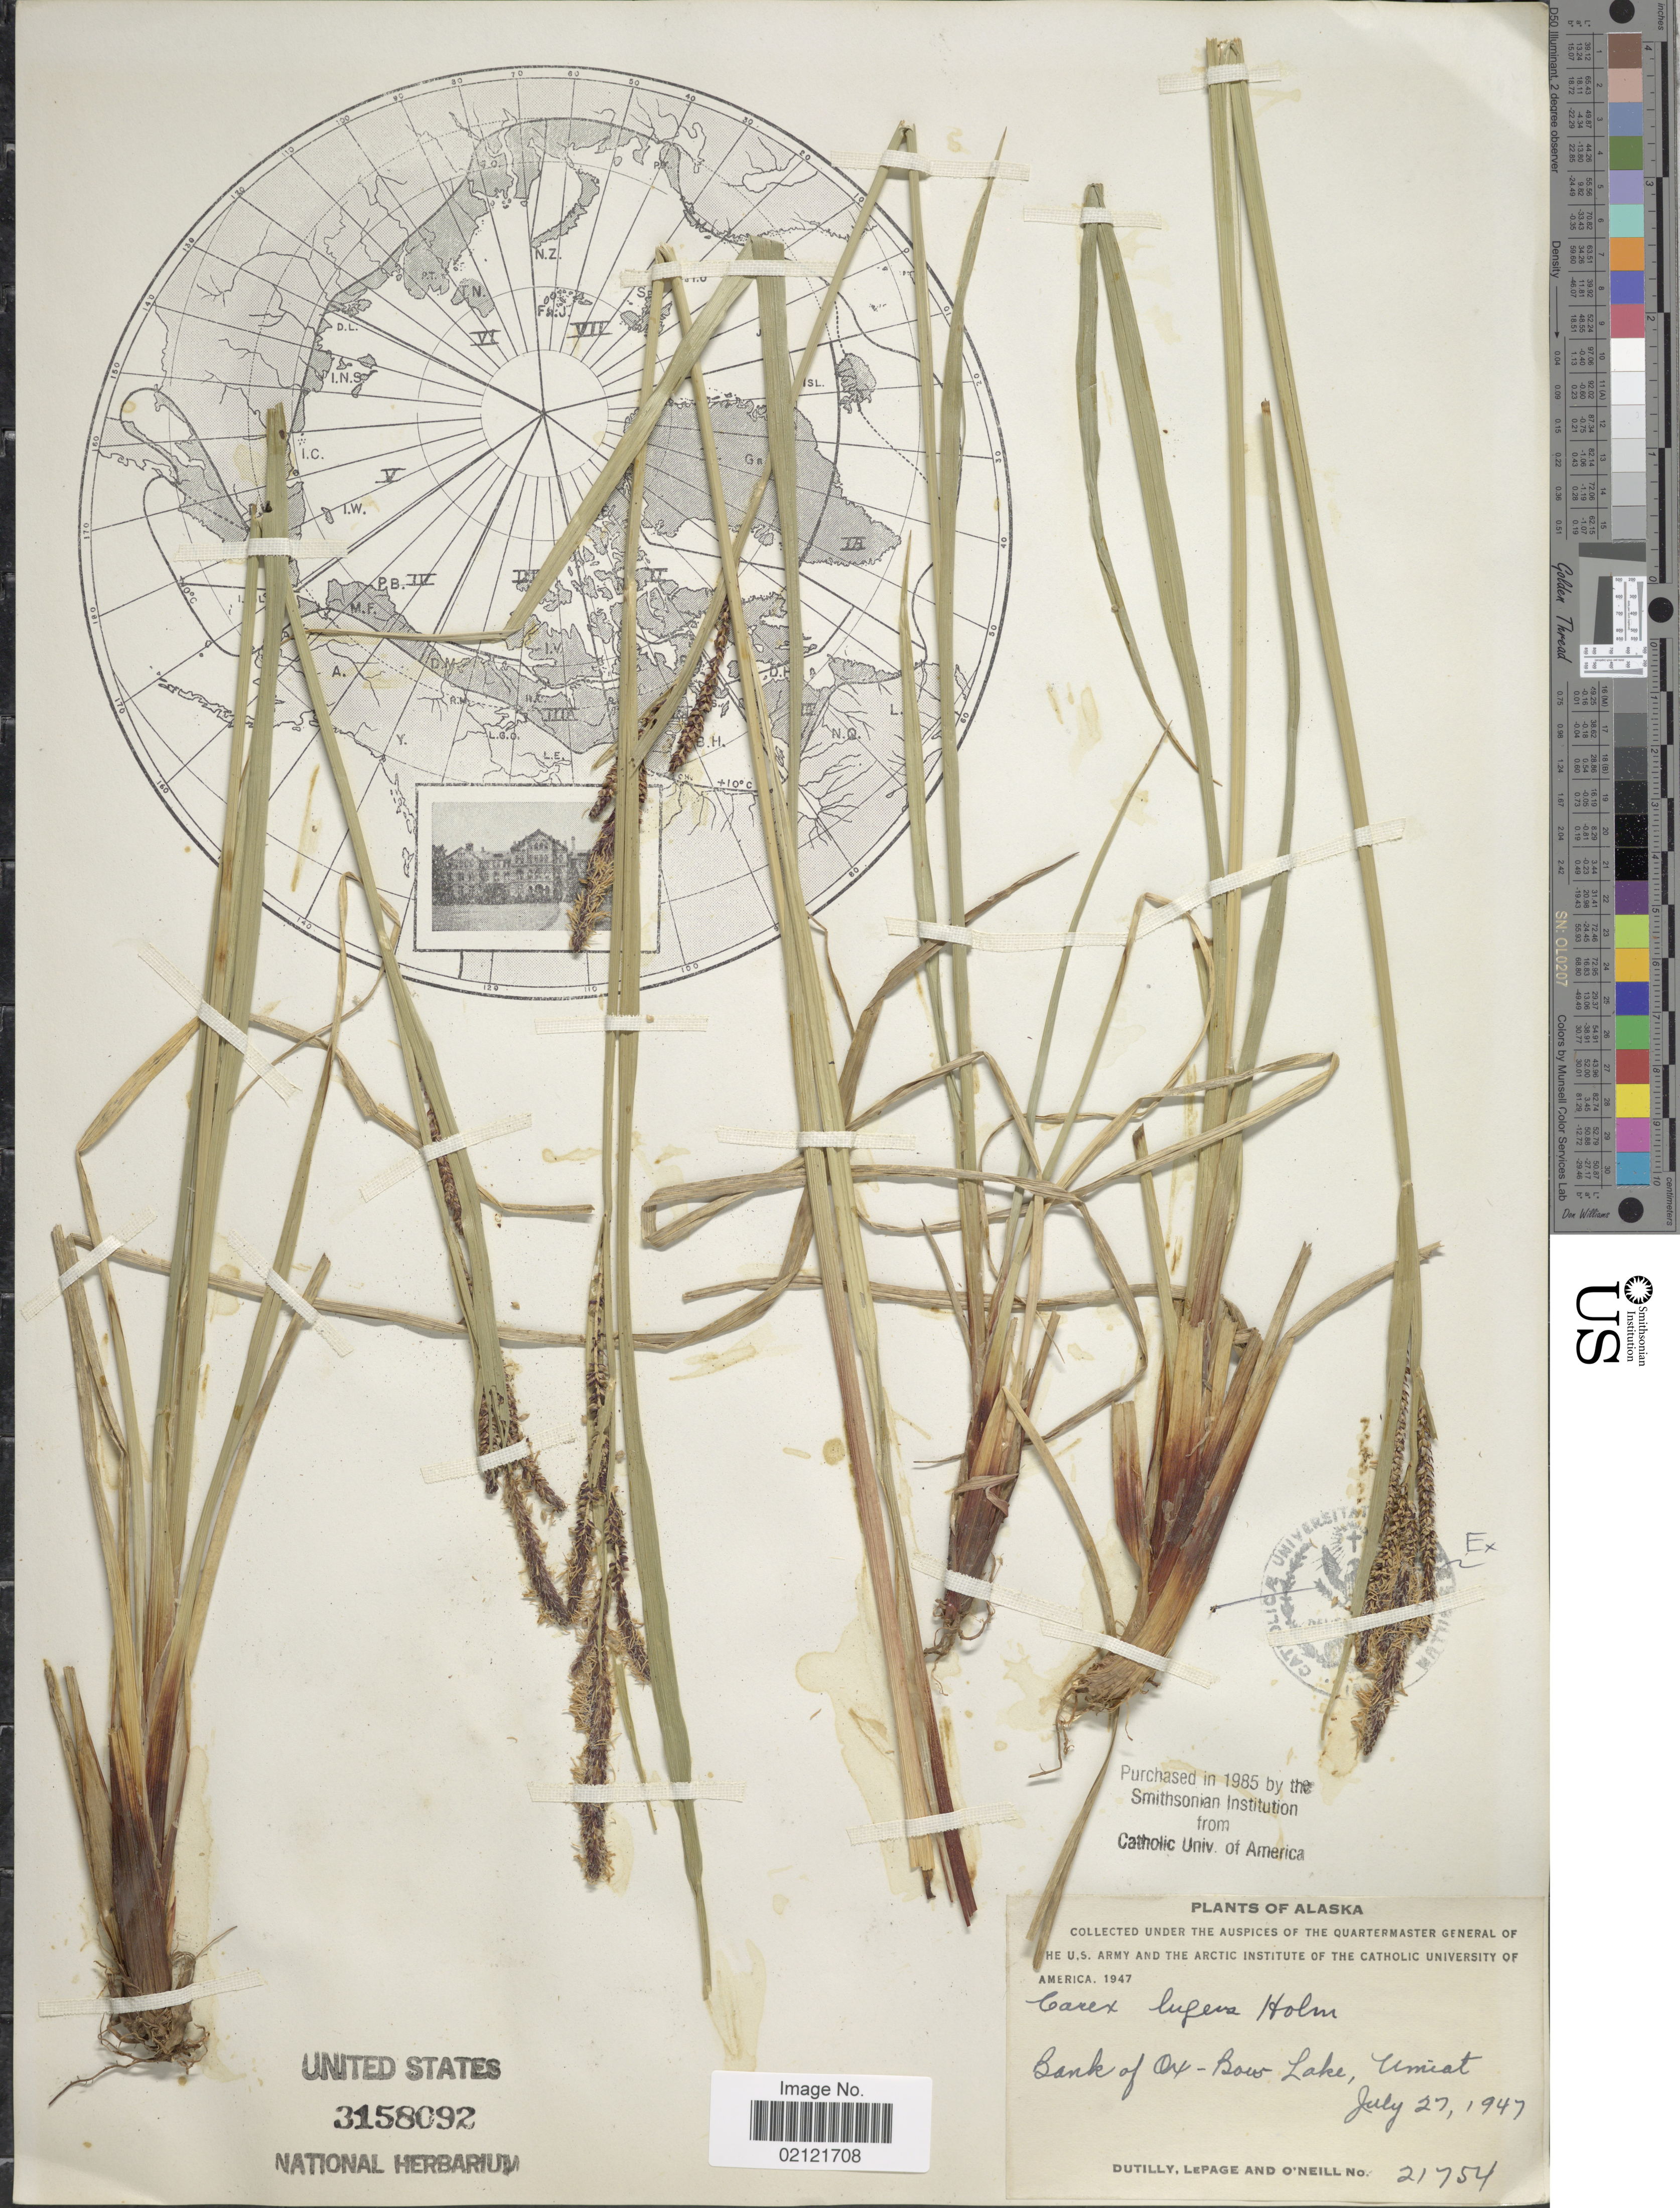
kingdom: Plantae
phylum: Tracheophyta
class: Liliopsida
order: Poales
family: Cyperaceae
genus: Carex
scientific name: Carex bigelowii subsp. lugens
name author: (Holm) T.V. Egorova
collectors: -. Dutilly, -. LePage & -. O'Neill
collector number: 21754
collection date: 1947-07-27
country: United States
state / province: Alaska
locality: Bank of Bow Lake, Umiat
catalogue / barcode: US 3158092